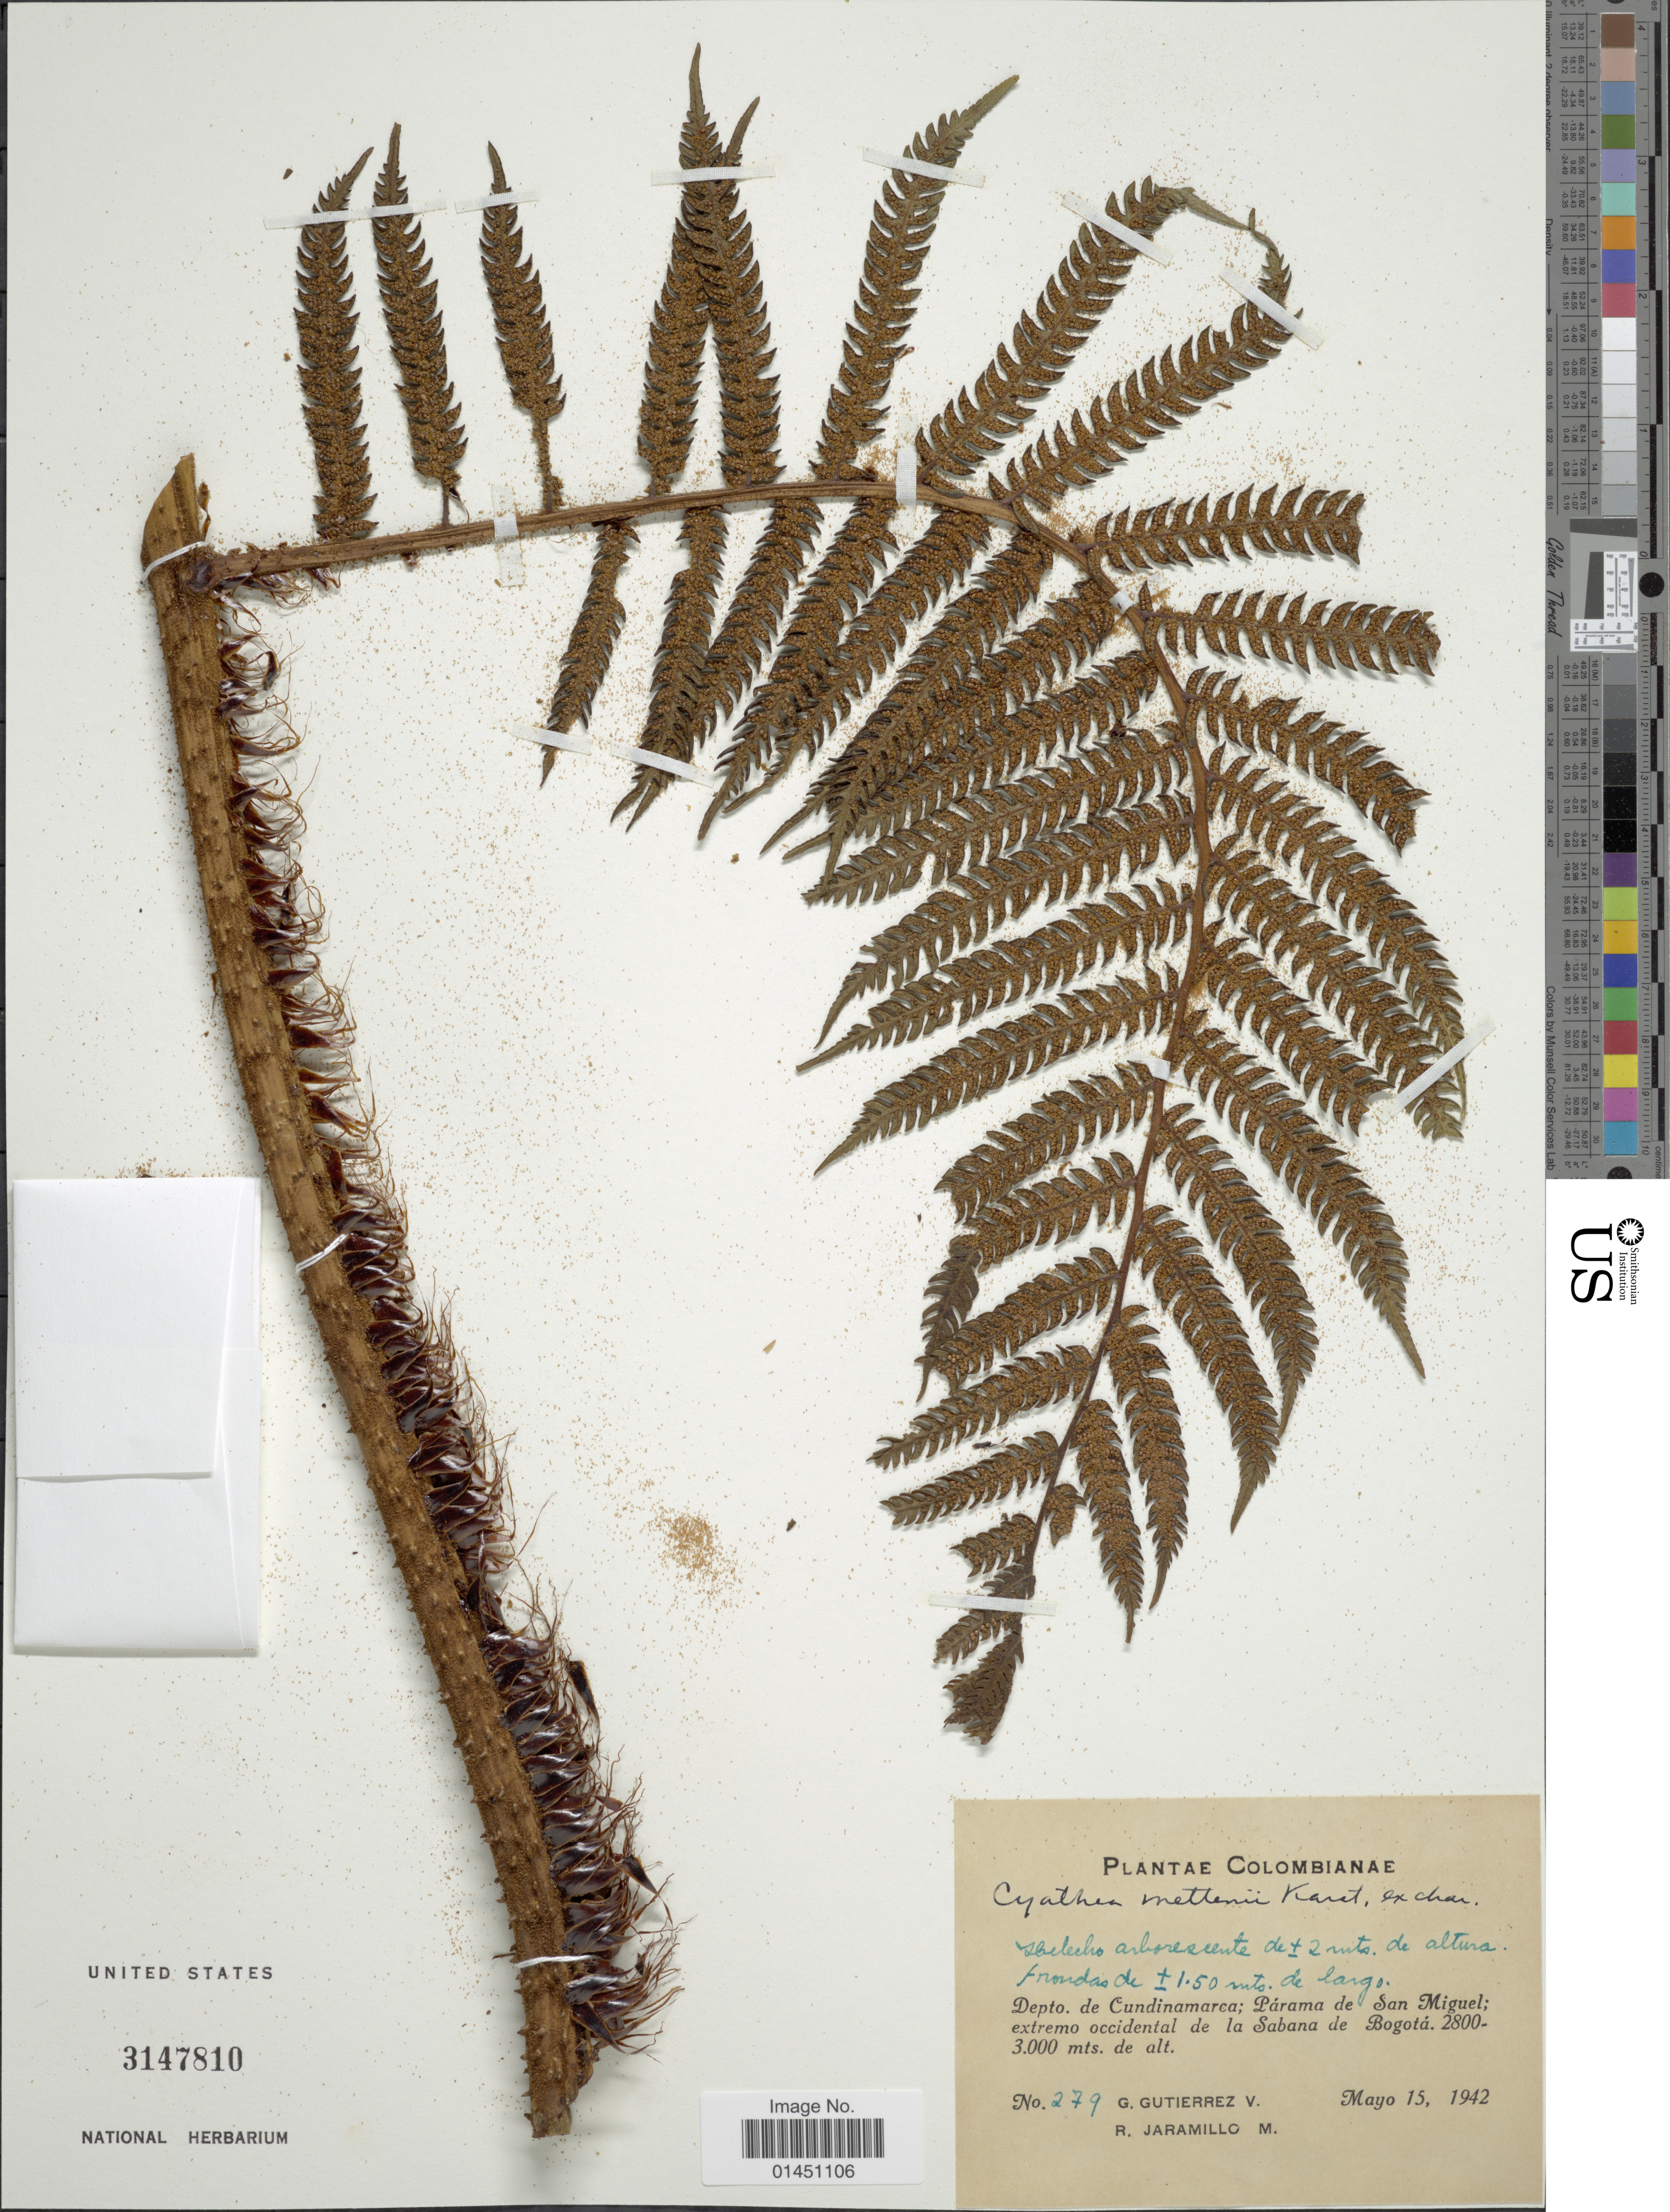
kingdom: Plantae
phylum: Tracheophyta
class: Polypodiopsida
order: Cyatheales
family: Cyatheaceae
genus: Cyathea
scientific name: Cyathea caracasana var. boliviensis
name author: (Rosenst.) R.M. Tryon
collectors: G. Gutiérrez V. & R. Jaramillo M.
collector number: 279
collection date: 1942-05-15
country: Colombia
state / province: Cundinamarca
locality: Parama de San Miguel; extremo occidental de la Sabana de Bogota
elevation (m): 2800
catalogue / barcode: US 3147810